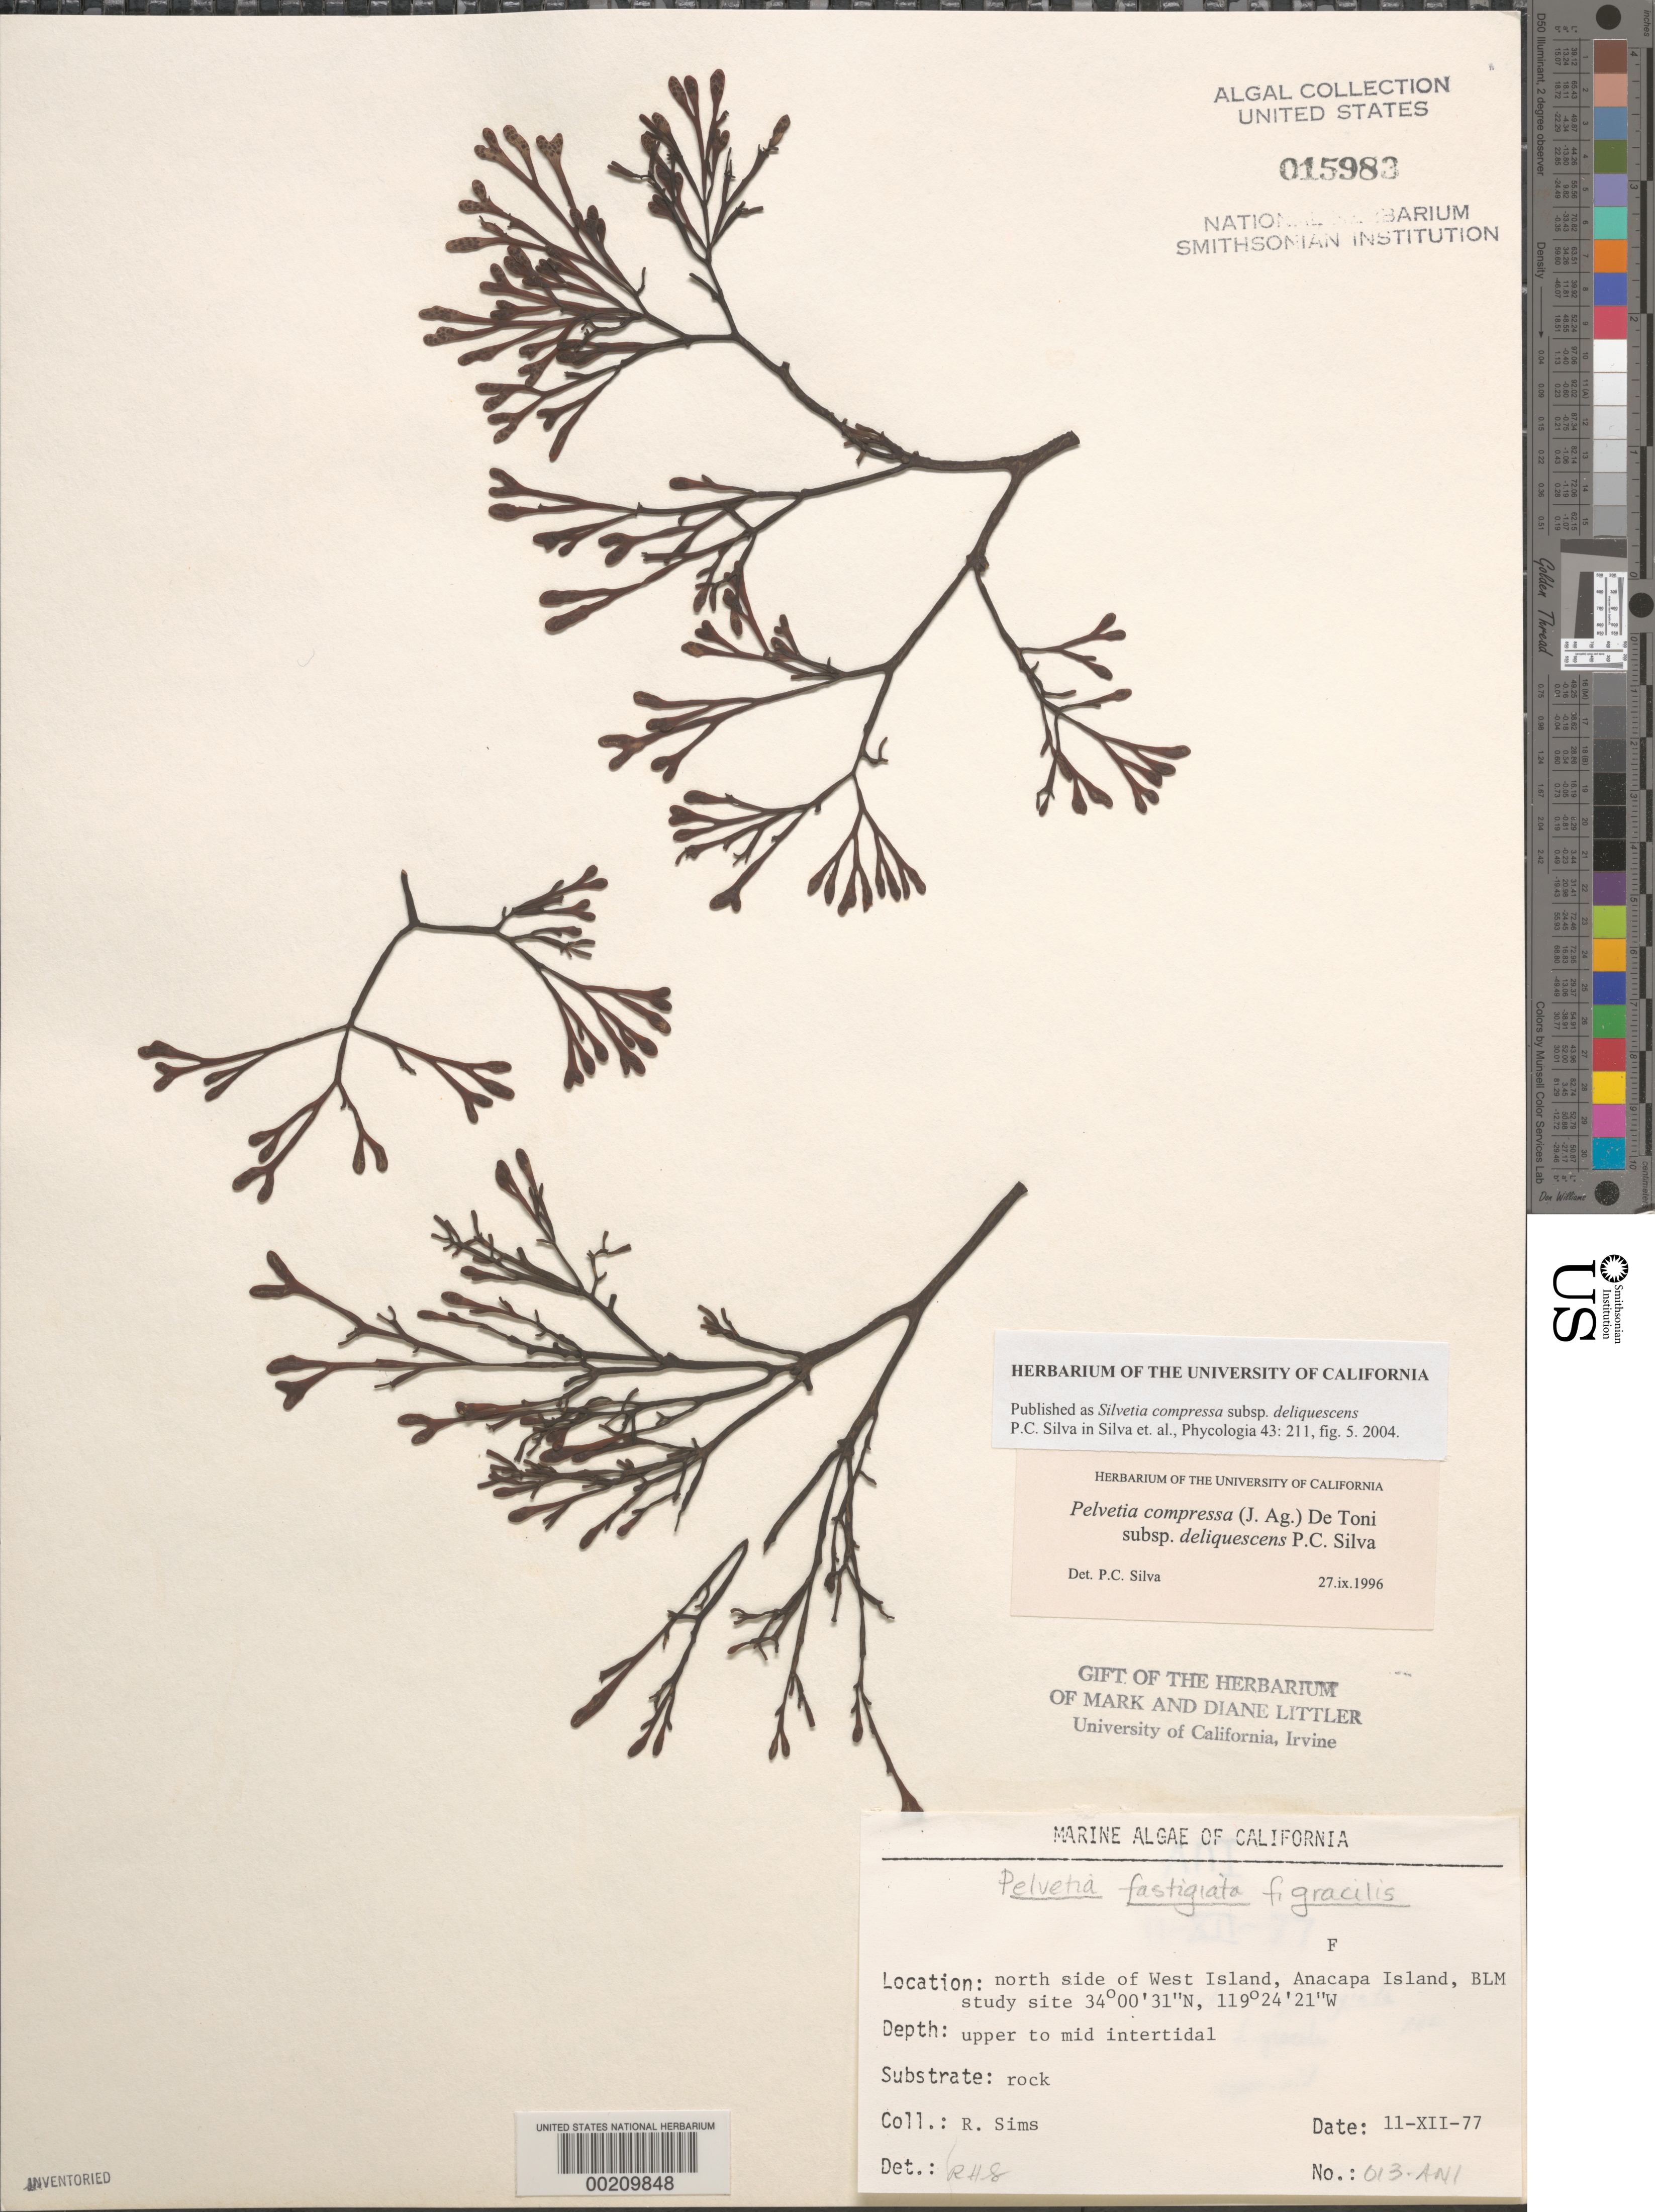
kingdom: Chromista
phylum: Ochrophyta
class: Phaeophyceae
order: Fucales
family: Fucaceae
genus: Silvetia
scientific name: Silvetia compressa subsp. deliquescens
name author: P.C. Silva in P.C. Silva et al.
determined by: Silva, P. C.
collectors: R. H. Sims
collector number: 013-ANI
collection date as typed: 11 Dec 1977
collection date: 1977-12-11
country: United States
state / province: California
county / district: Ventura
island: Anacapa Island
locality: North side of west island, northwest end of Frenchy's Cove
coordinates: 34 00'31"N, 119 24'21"W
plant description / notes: BLM-SOCALBIGHT Rocky Intertidal Survey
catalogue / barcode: US 15983